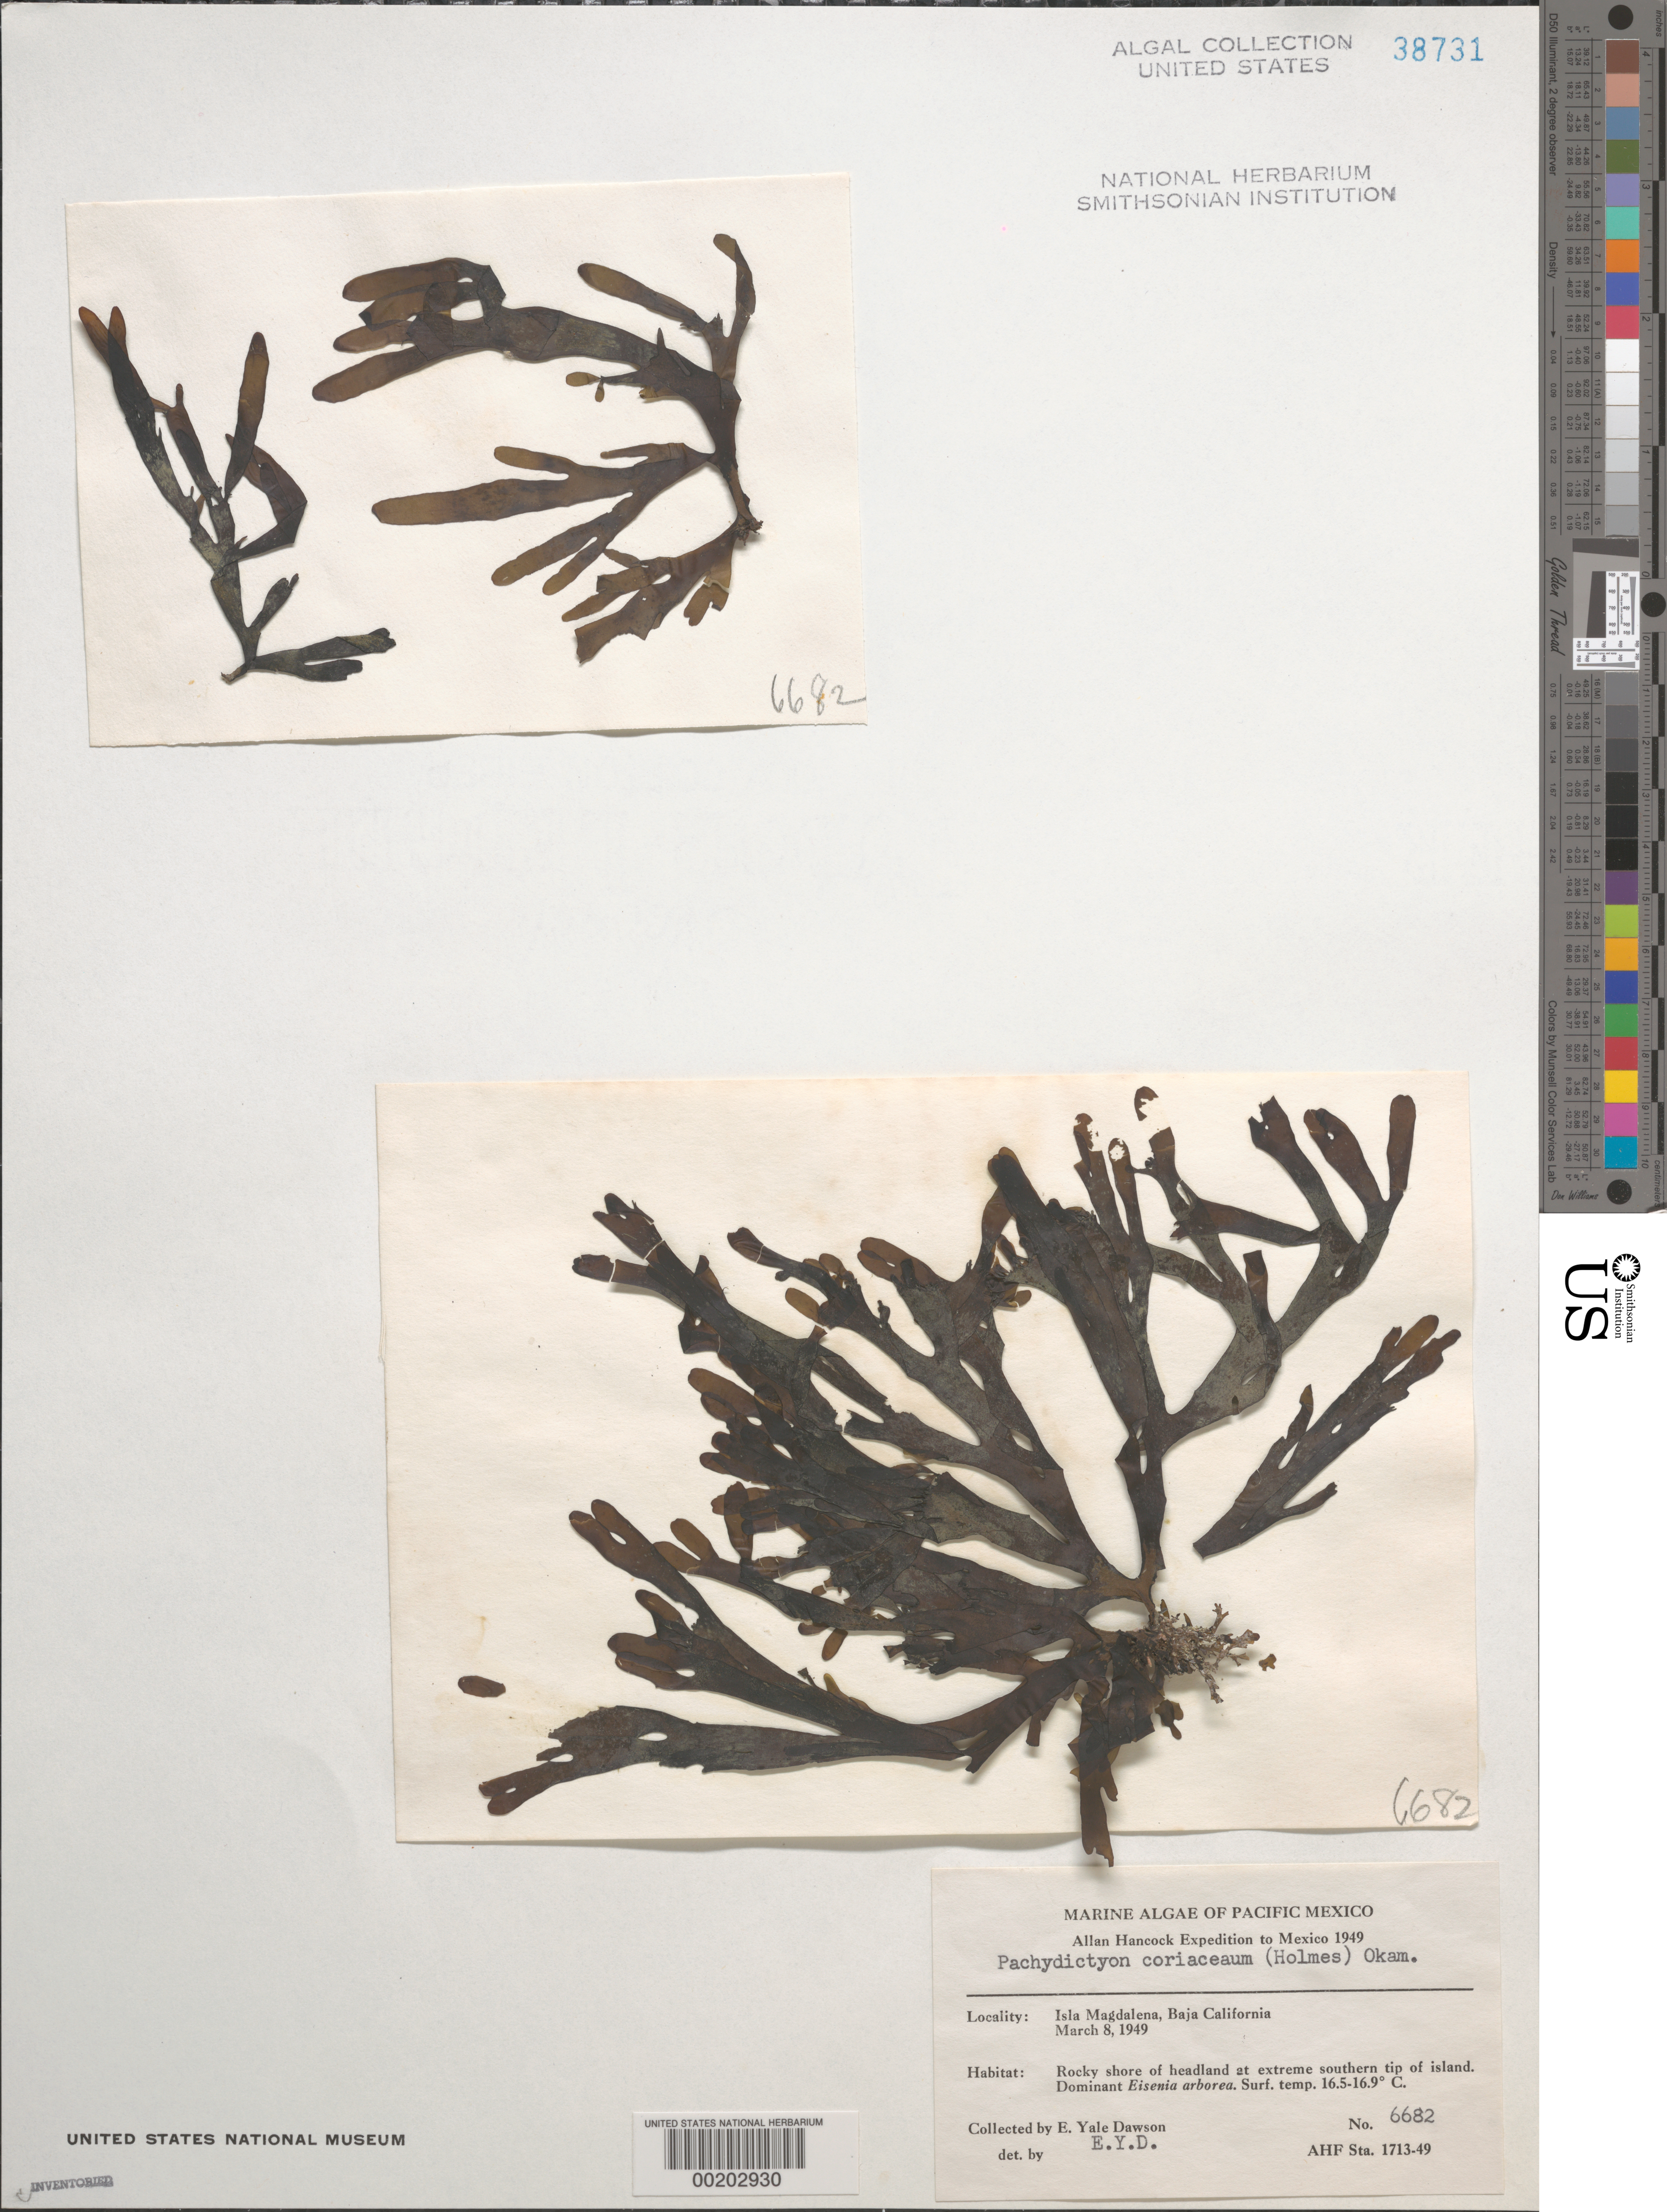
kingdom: Chromista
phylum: Ochrophyta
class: Phaeophyceae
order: Dictyotales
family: Dictyotaceae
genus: Pachydictyon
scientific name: Pachydictyon coriaceum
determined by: Dawson, E. Y.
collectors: E. Y. Dawson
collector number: EYD 6682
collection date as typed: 08 Mar 1949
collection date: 1949-03-08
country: Mexico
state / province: Baja California Sur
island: Isla Magdalena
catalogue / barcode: US 38731